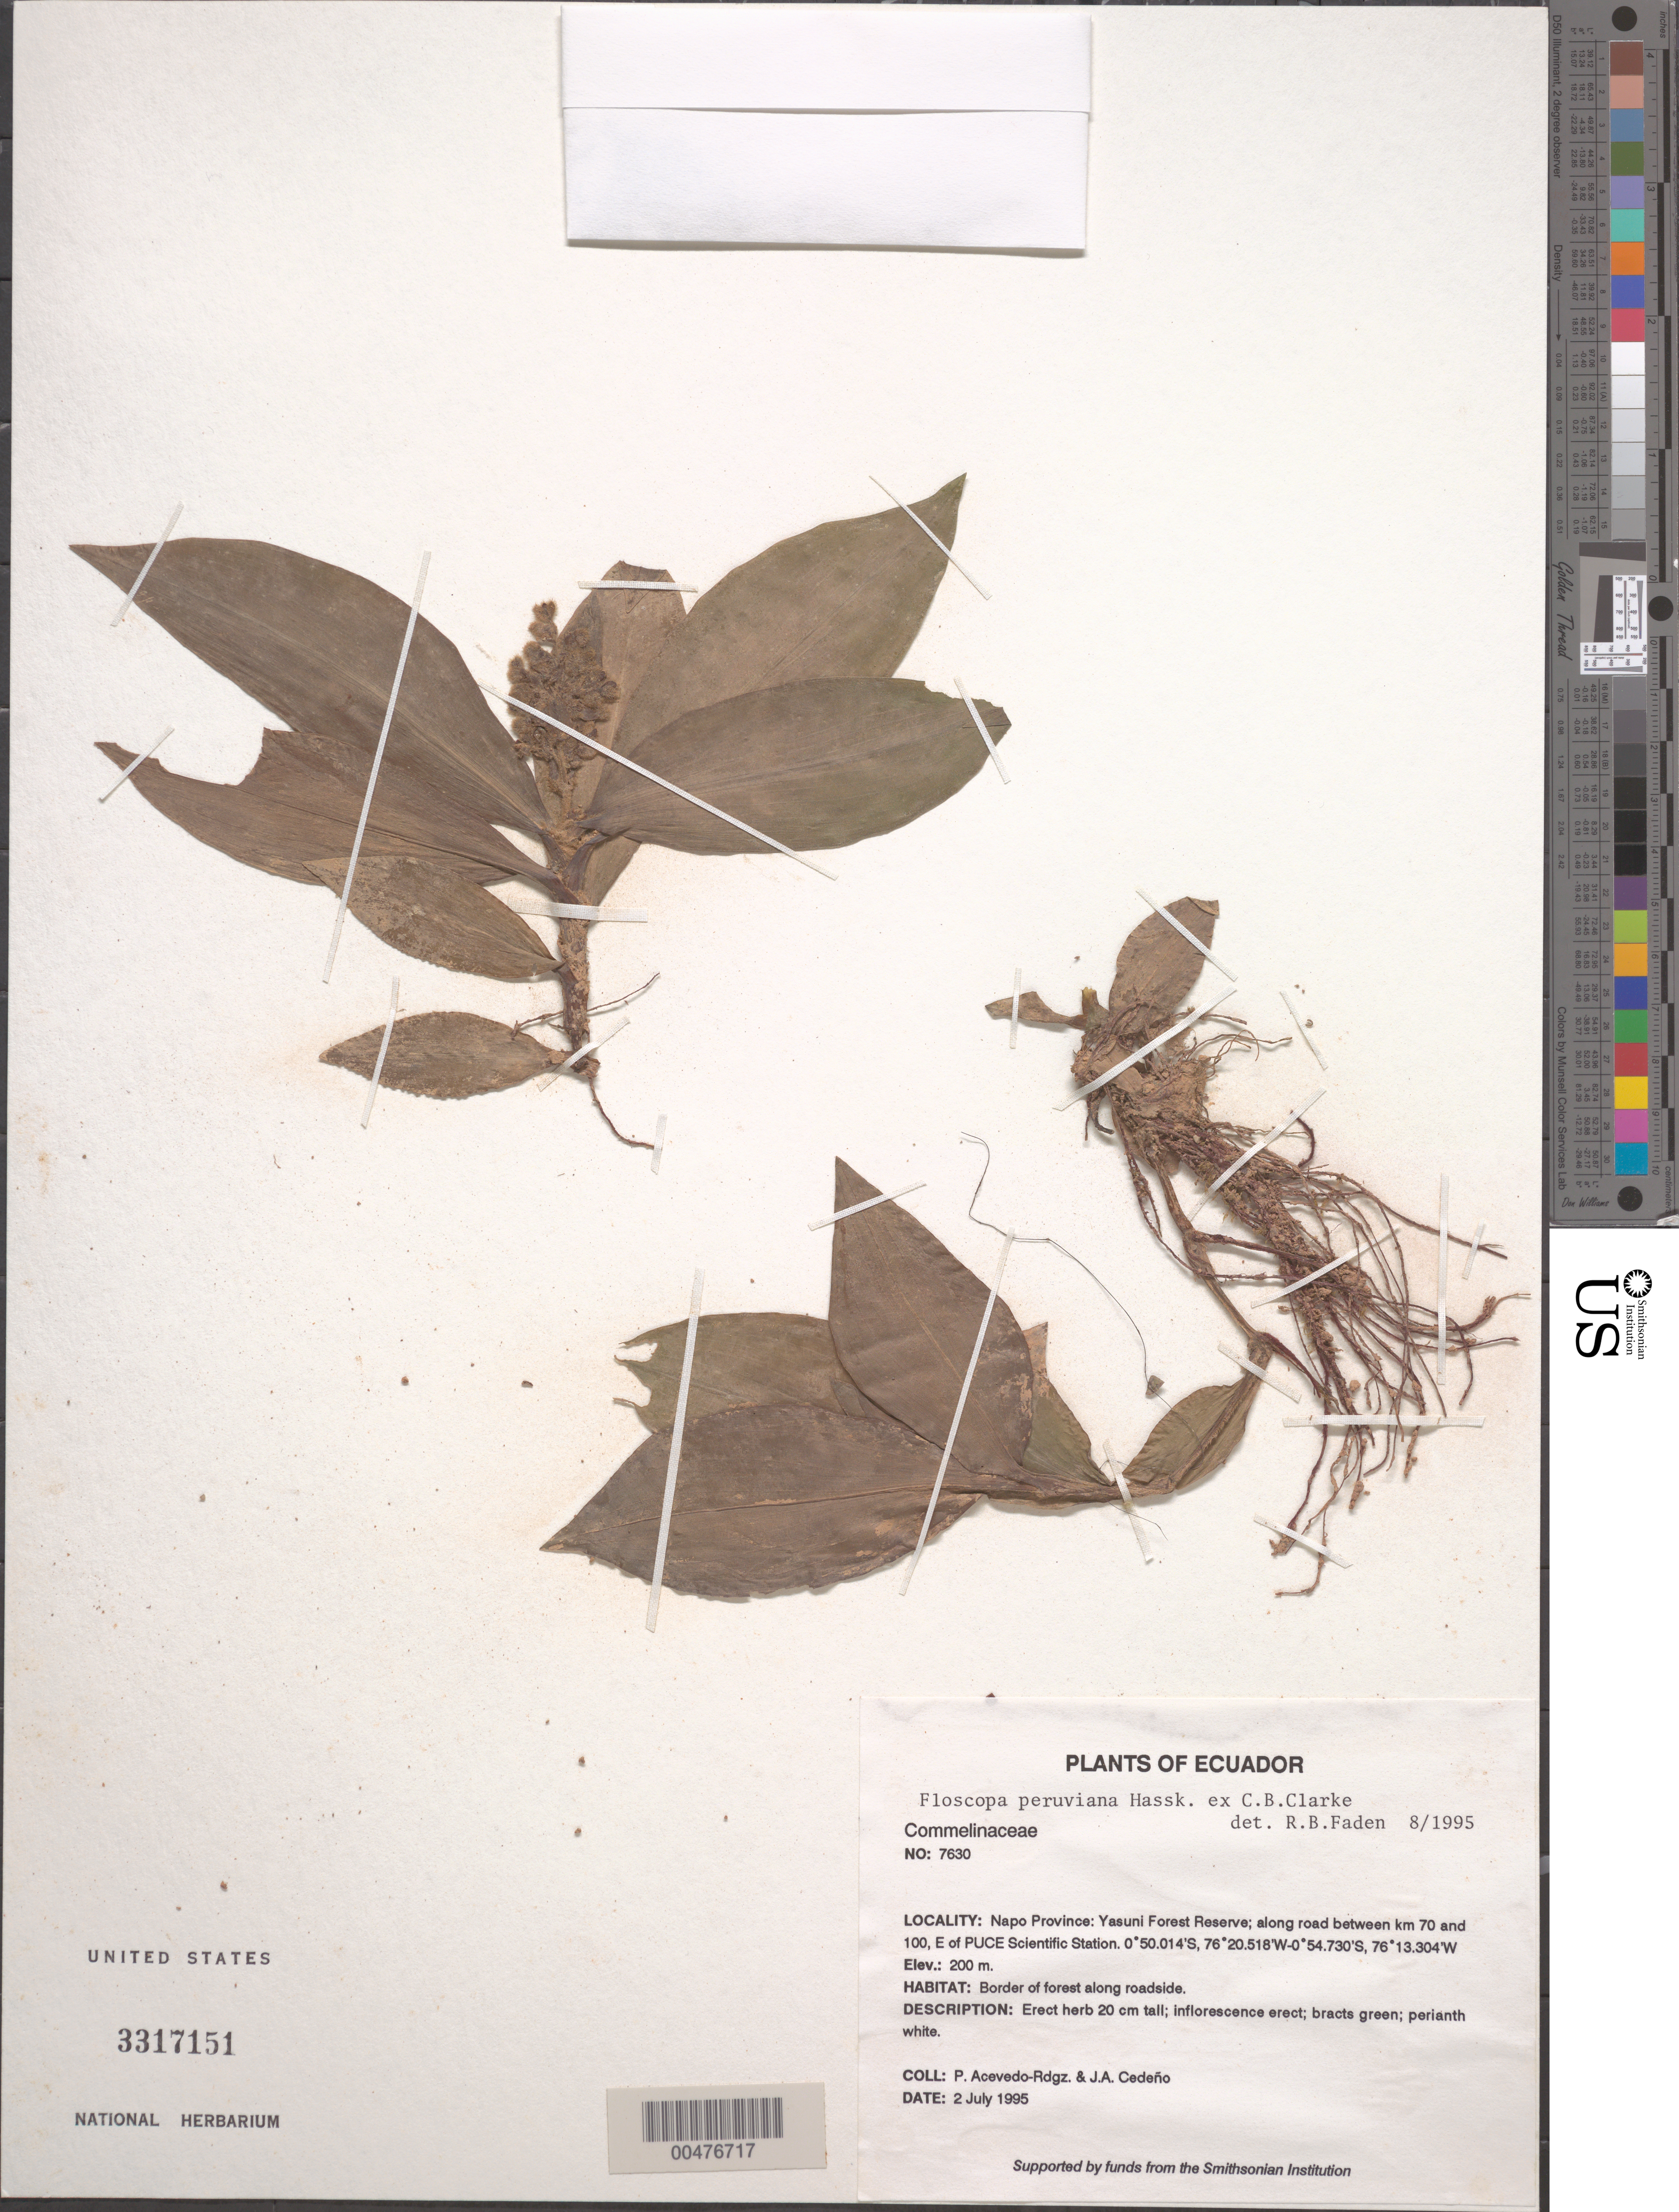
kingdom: Plantae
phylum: Tracheophyta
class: Liliopsida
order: Commelinales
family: Commelinaceae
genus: Floscopa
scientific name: Floscopa peruviana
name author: Hassk. ex C.B. Clarke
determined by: Faden, Robert B., (US), Smithsonian Institution - National Museum of Natural History (UNITED STATES)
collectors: P. Acevedo-Rodr. & J. A. Cedeño M.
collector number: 7630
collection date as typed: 02 Jul 1995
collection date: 1995-07-02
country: Ecuador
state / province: Napo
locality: Napo Province: Yasuni Forest Reserve; along road between km 70 and 100, E of PUCE Scientific Station.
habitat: Border of forest along roadside.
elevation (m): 200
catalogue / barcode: US 3317151